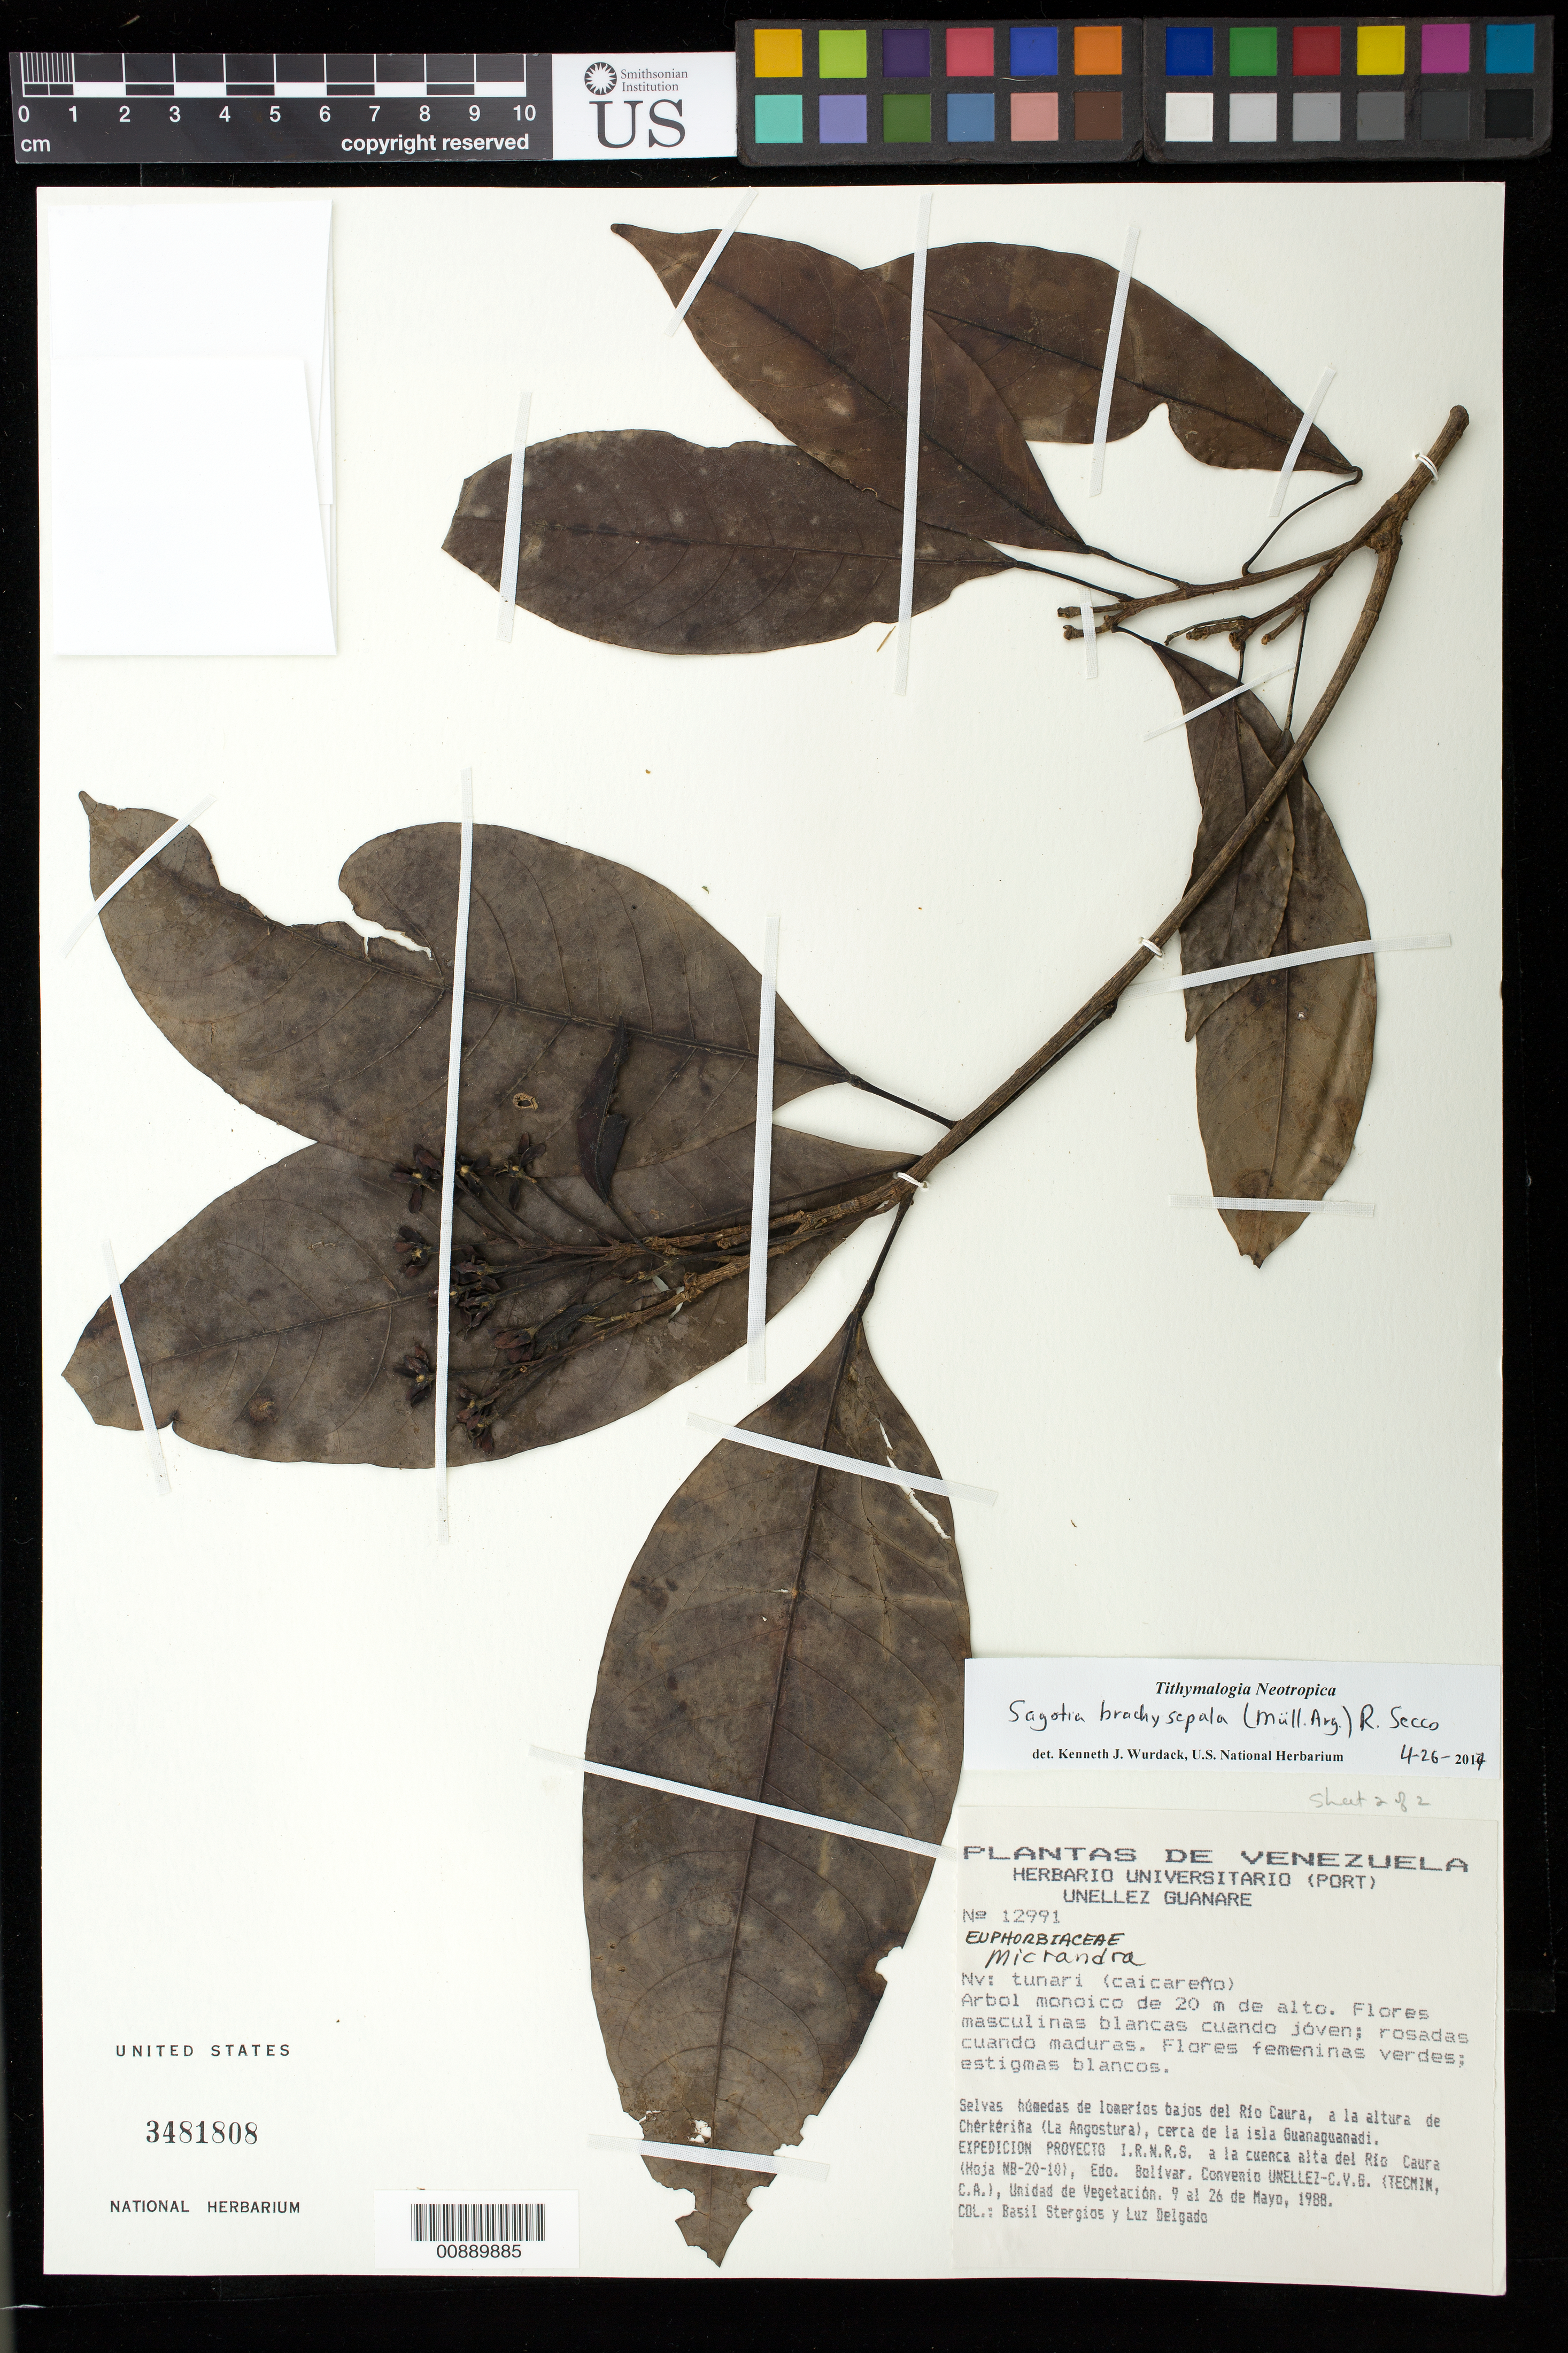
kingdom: Plantae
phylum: Tracheophyta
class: Magnoliopsida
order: Malpighiales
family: Euphorbiaceae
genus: Sagotia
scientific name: Sagotia brachysepala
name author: (Müll. Arg.) Secco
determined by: Wurdack, Kenneth J., (US), Smithsonian Institution - National Museum of Natural History (UNITED STATES)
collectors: B. G. Stergios & L. Delgado V.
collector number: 12991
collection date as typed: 9-May-88 to 26-May-88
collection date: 1988-05-09/1988-05-26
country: Venezuela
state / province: Bolívar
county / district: Sucre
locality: Río Caura, Chêrkériña (La Angostura), cerca de isla Guanaguanadi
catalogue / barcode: US 3481808